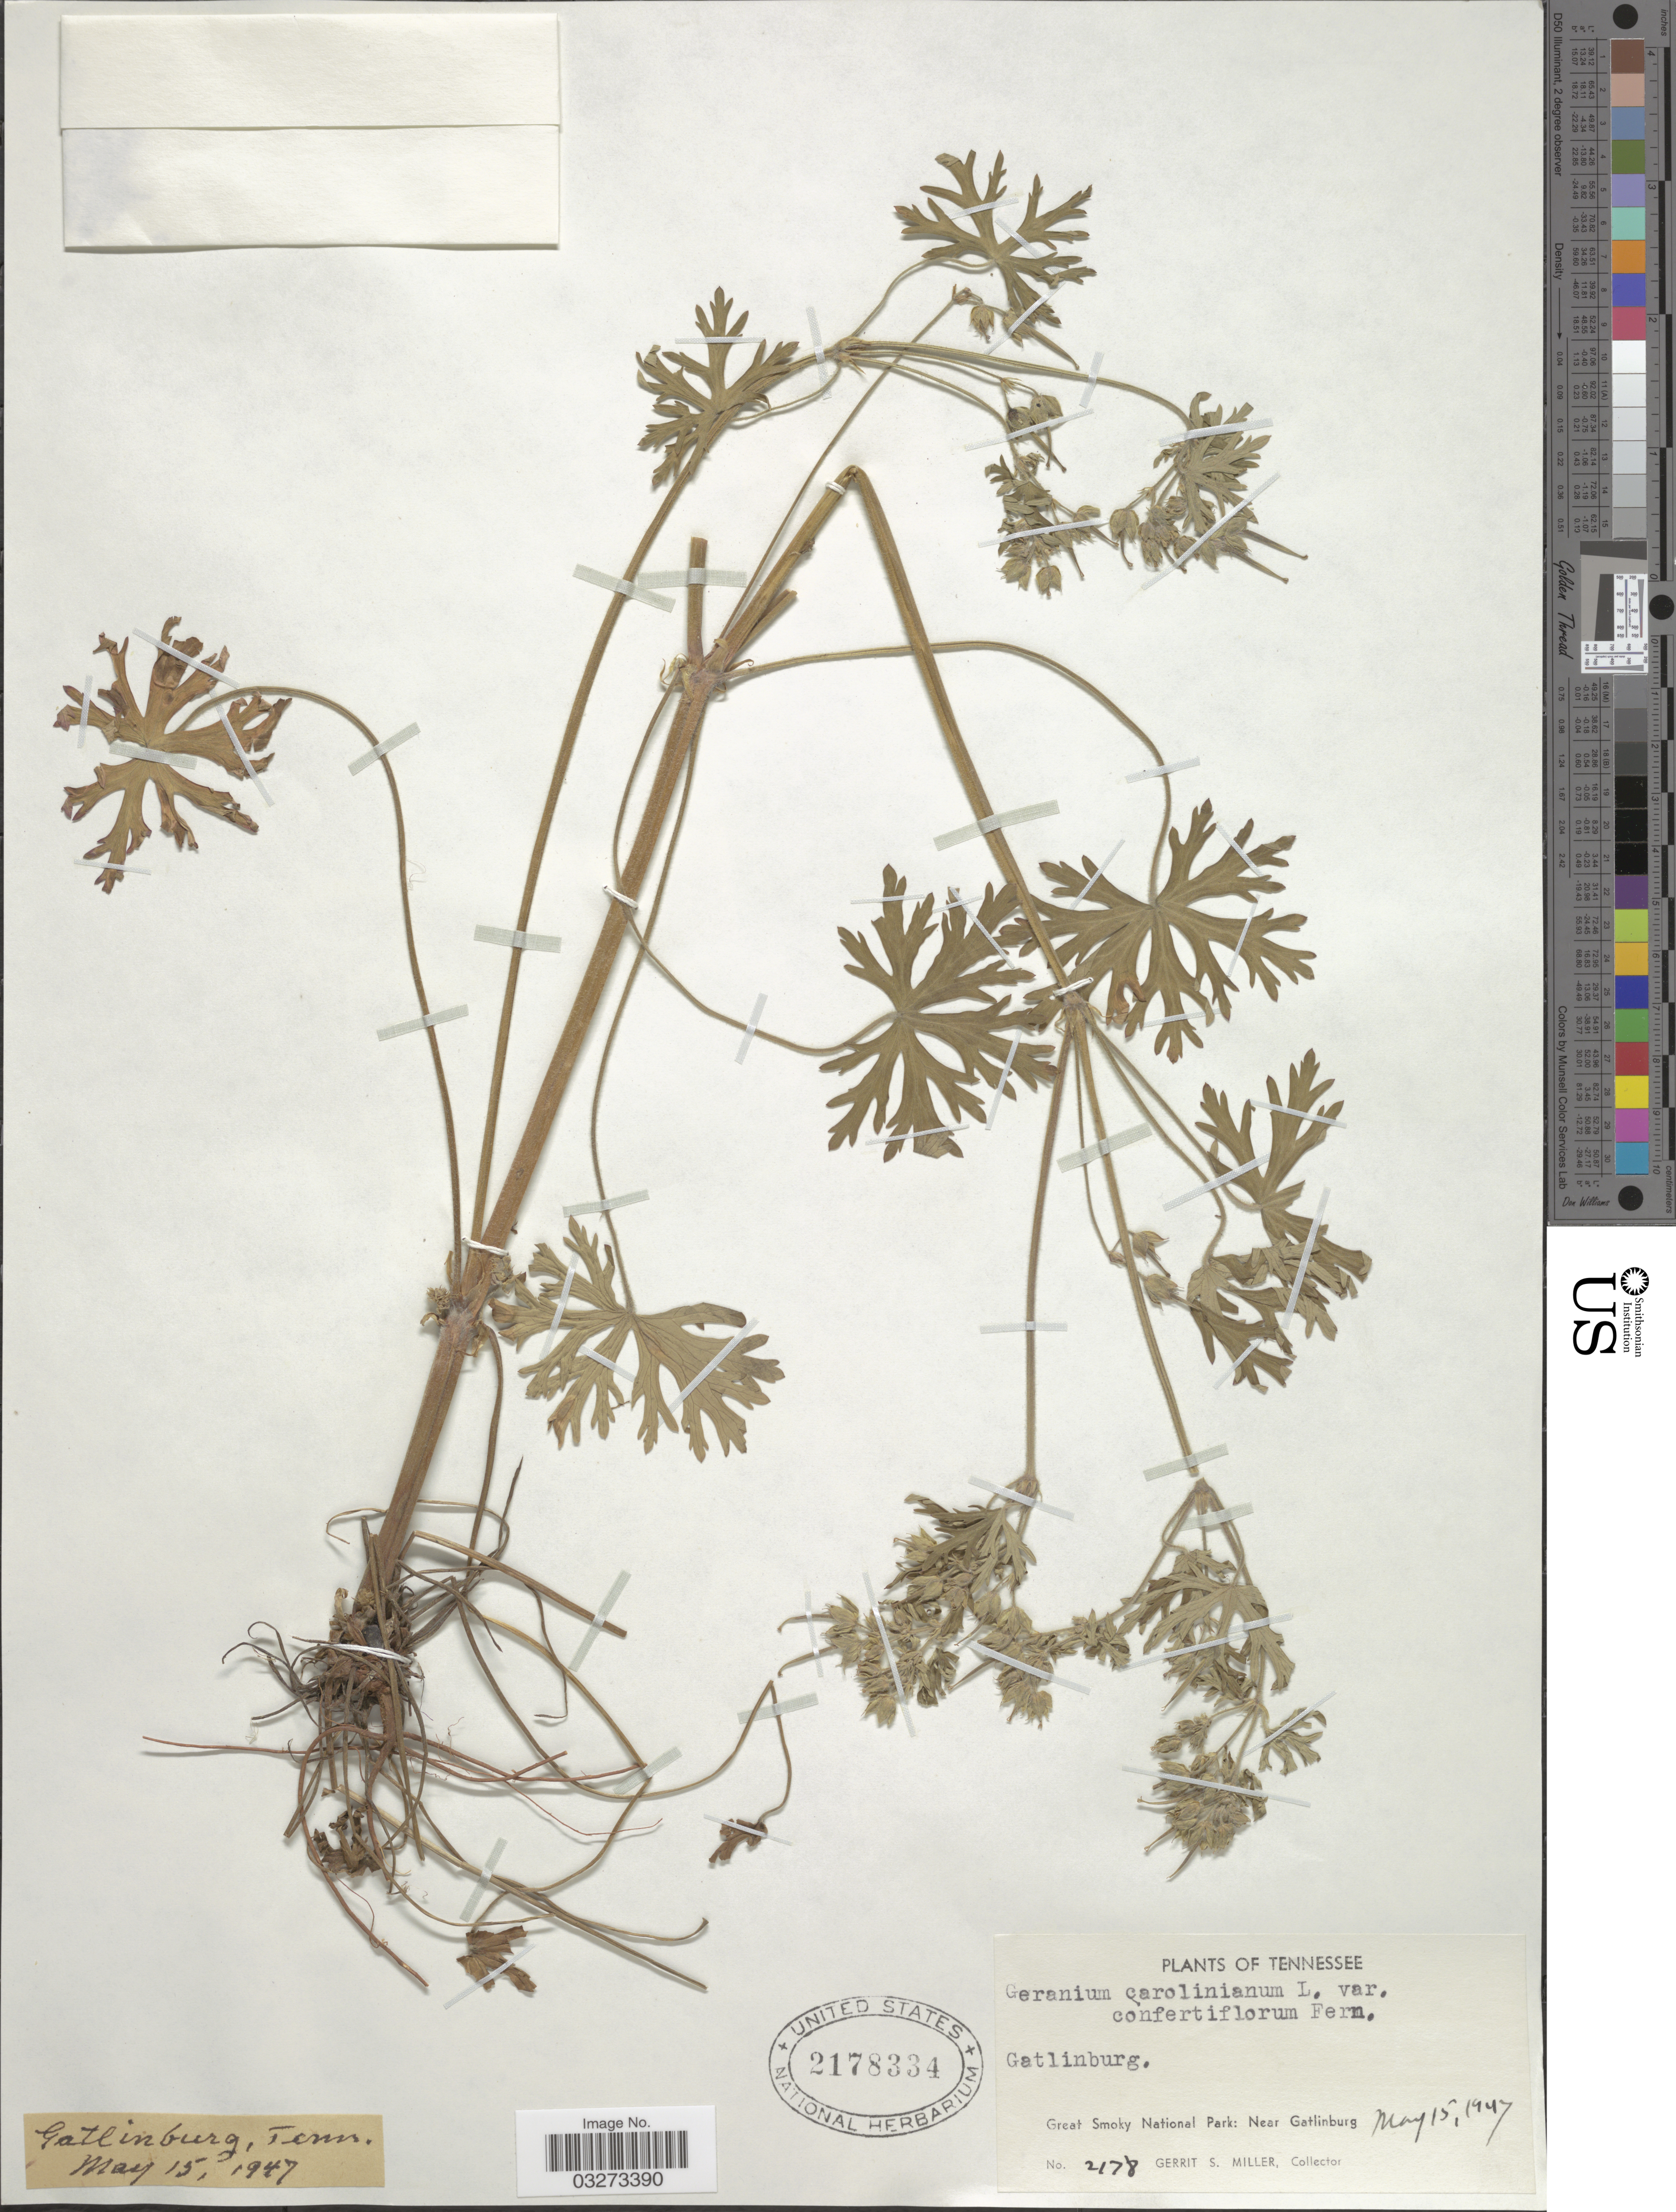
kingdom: Plantae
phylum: Tracheophyta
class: Magnoliopsida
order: Geraniales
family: Geraniaceae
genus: Geranium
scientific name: Geranium carolinianum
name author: L.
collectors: G. S. Miller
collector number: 2178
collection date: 1947-05-15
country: United States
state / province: Tennessee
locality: Gatlinburg. Great Smoky National Park: Near Gatlinburg.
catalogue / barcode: US 2178334